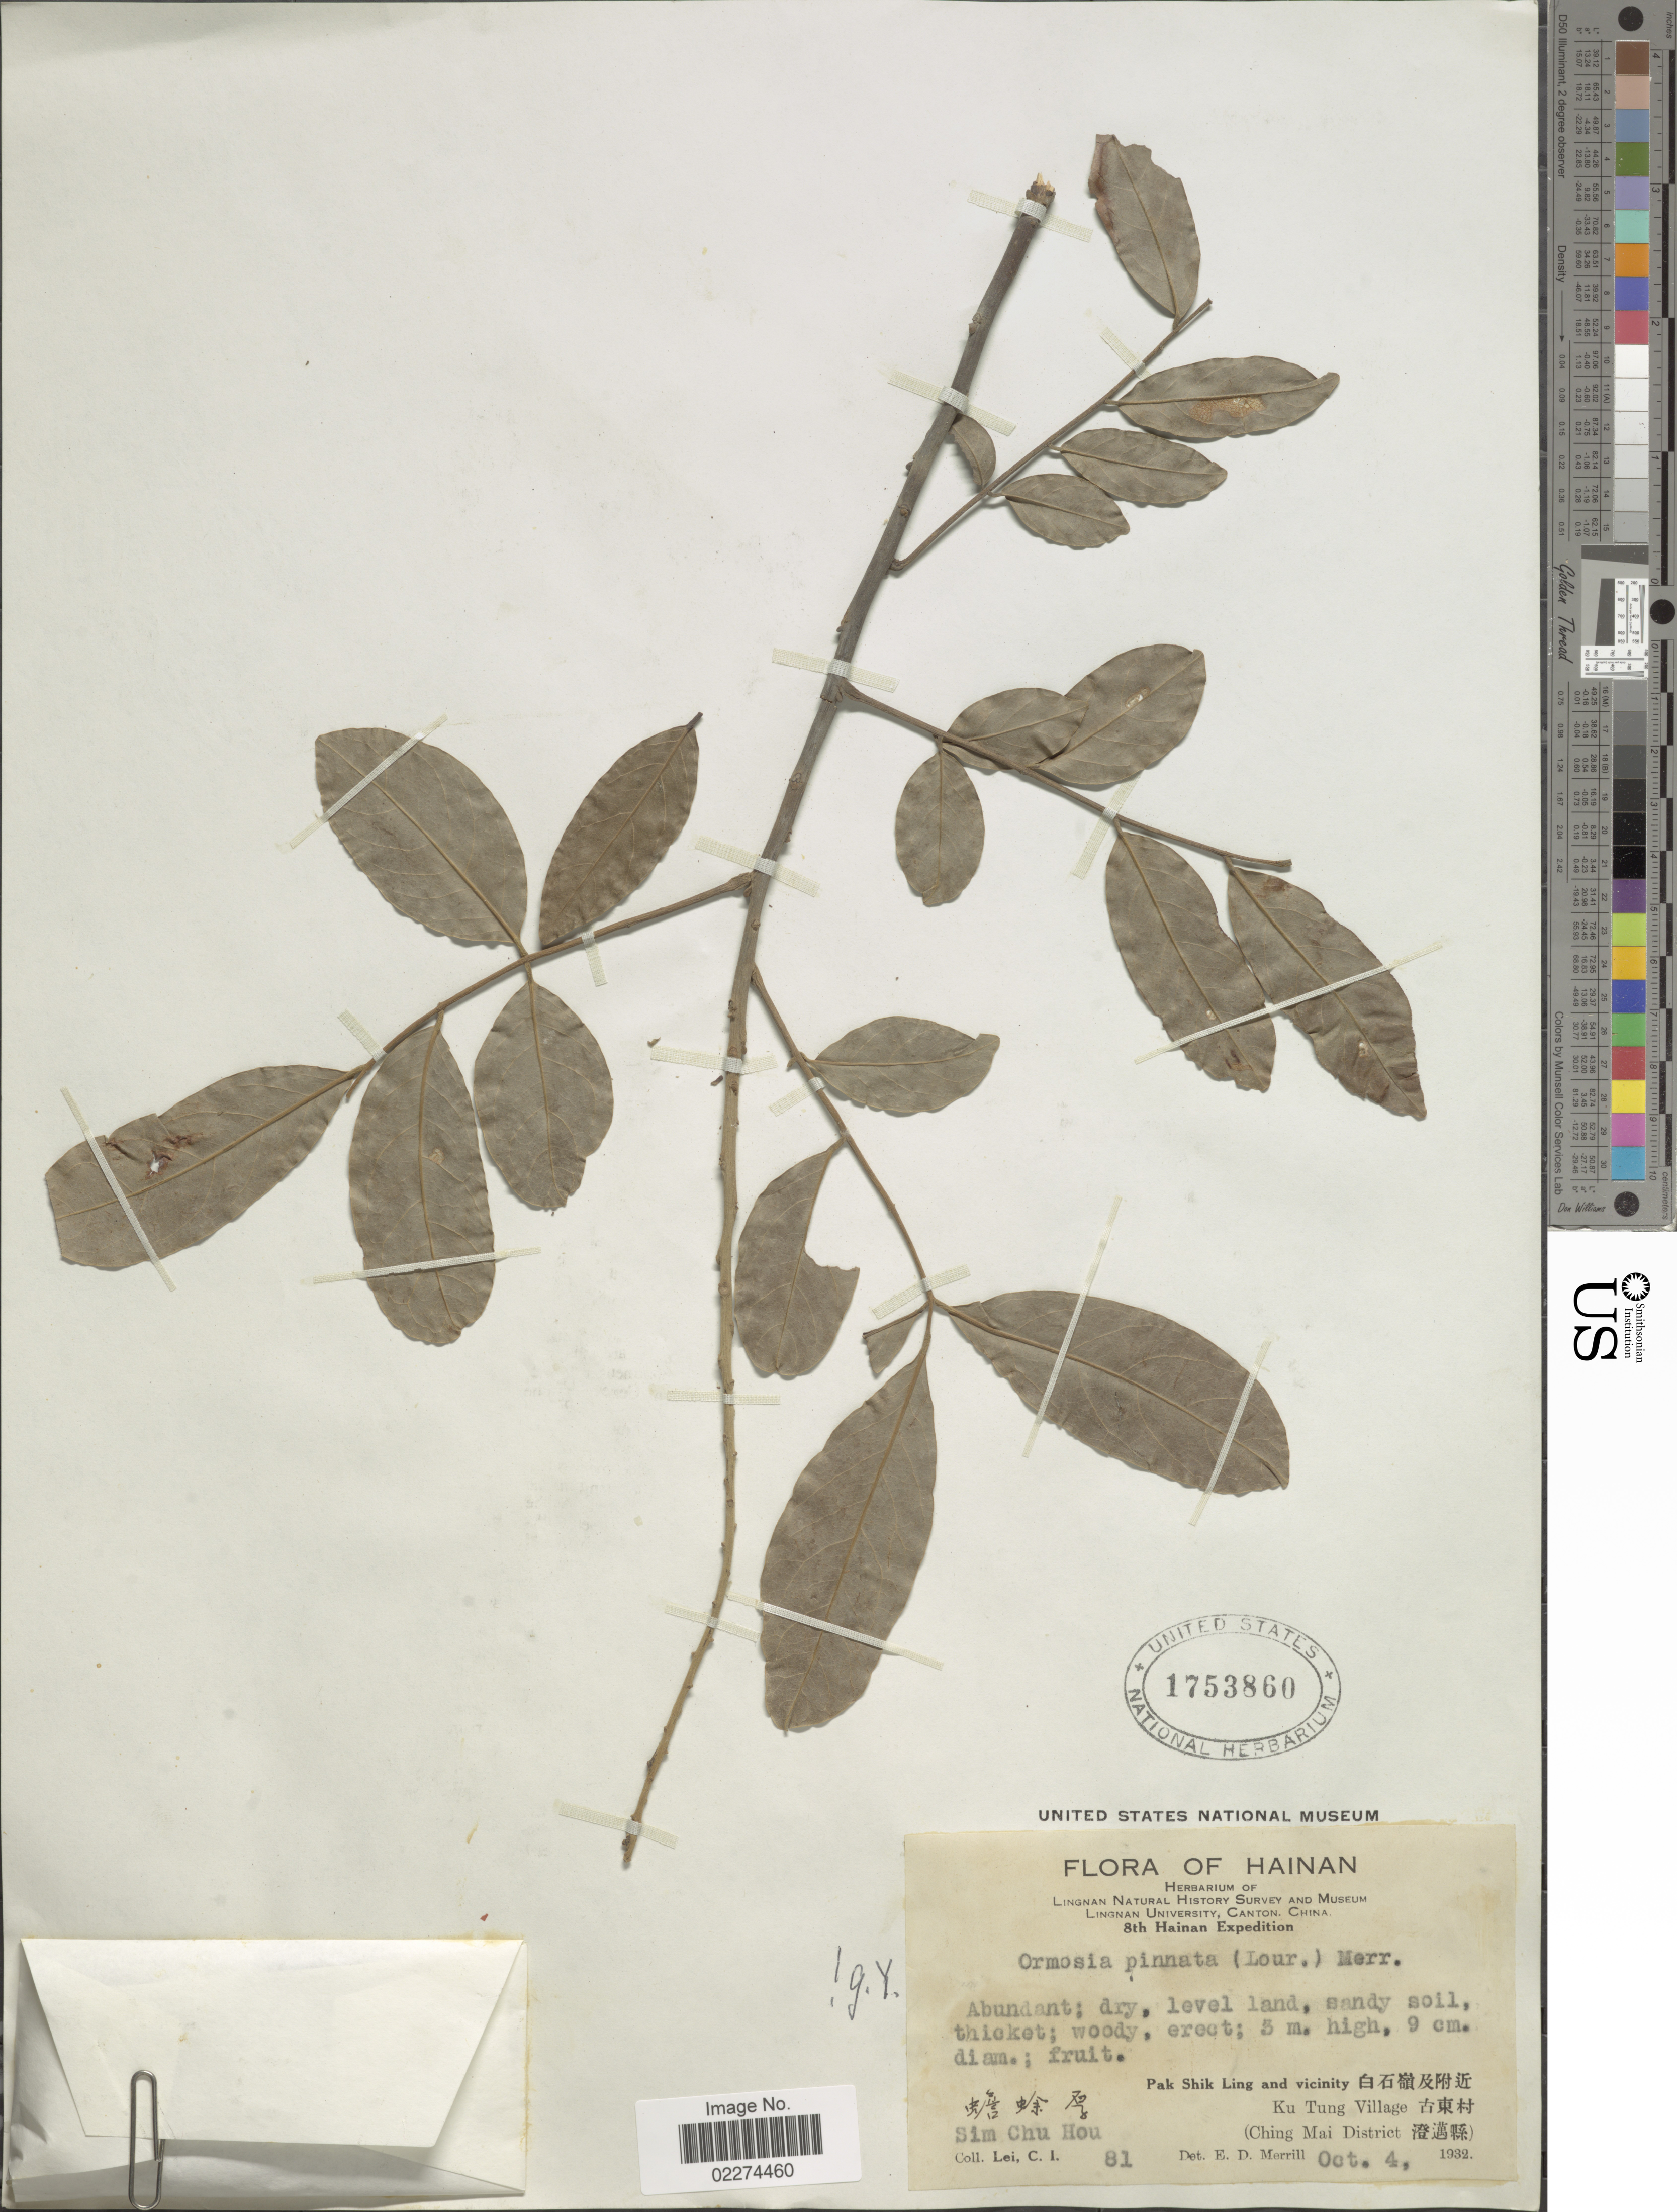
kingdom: Plantae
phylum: Tracheophyta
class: Magnoliopsida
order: Fabales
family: Fabaceae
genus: Ormosia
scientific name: Ormosia pinnata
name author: (Lour.) Merr.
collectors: C. I. Lei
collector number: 81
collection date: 1932-10-04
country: China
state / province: Hainan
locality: Pak Shik Ling and vicinity, Ku Tung Village, (Ching Mai District) Sim Chu How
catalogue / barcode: US 1753860